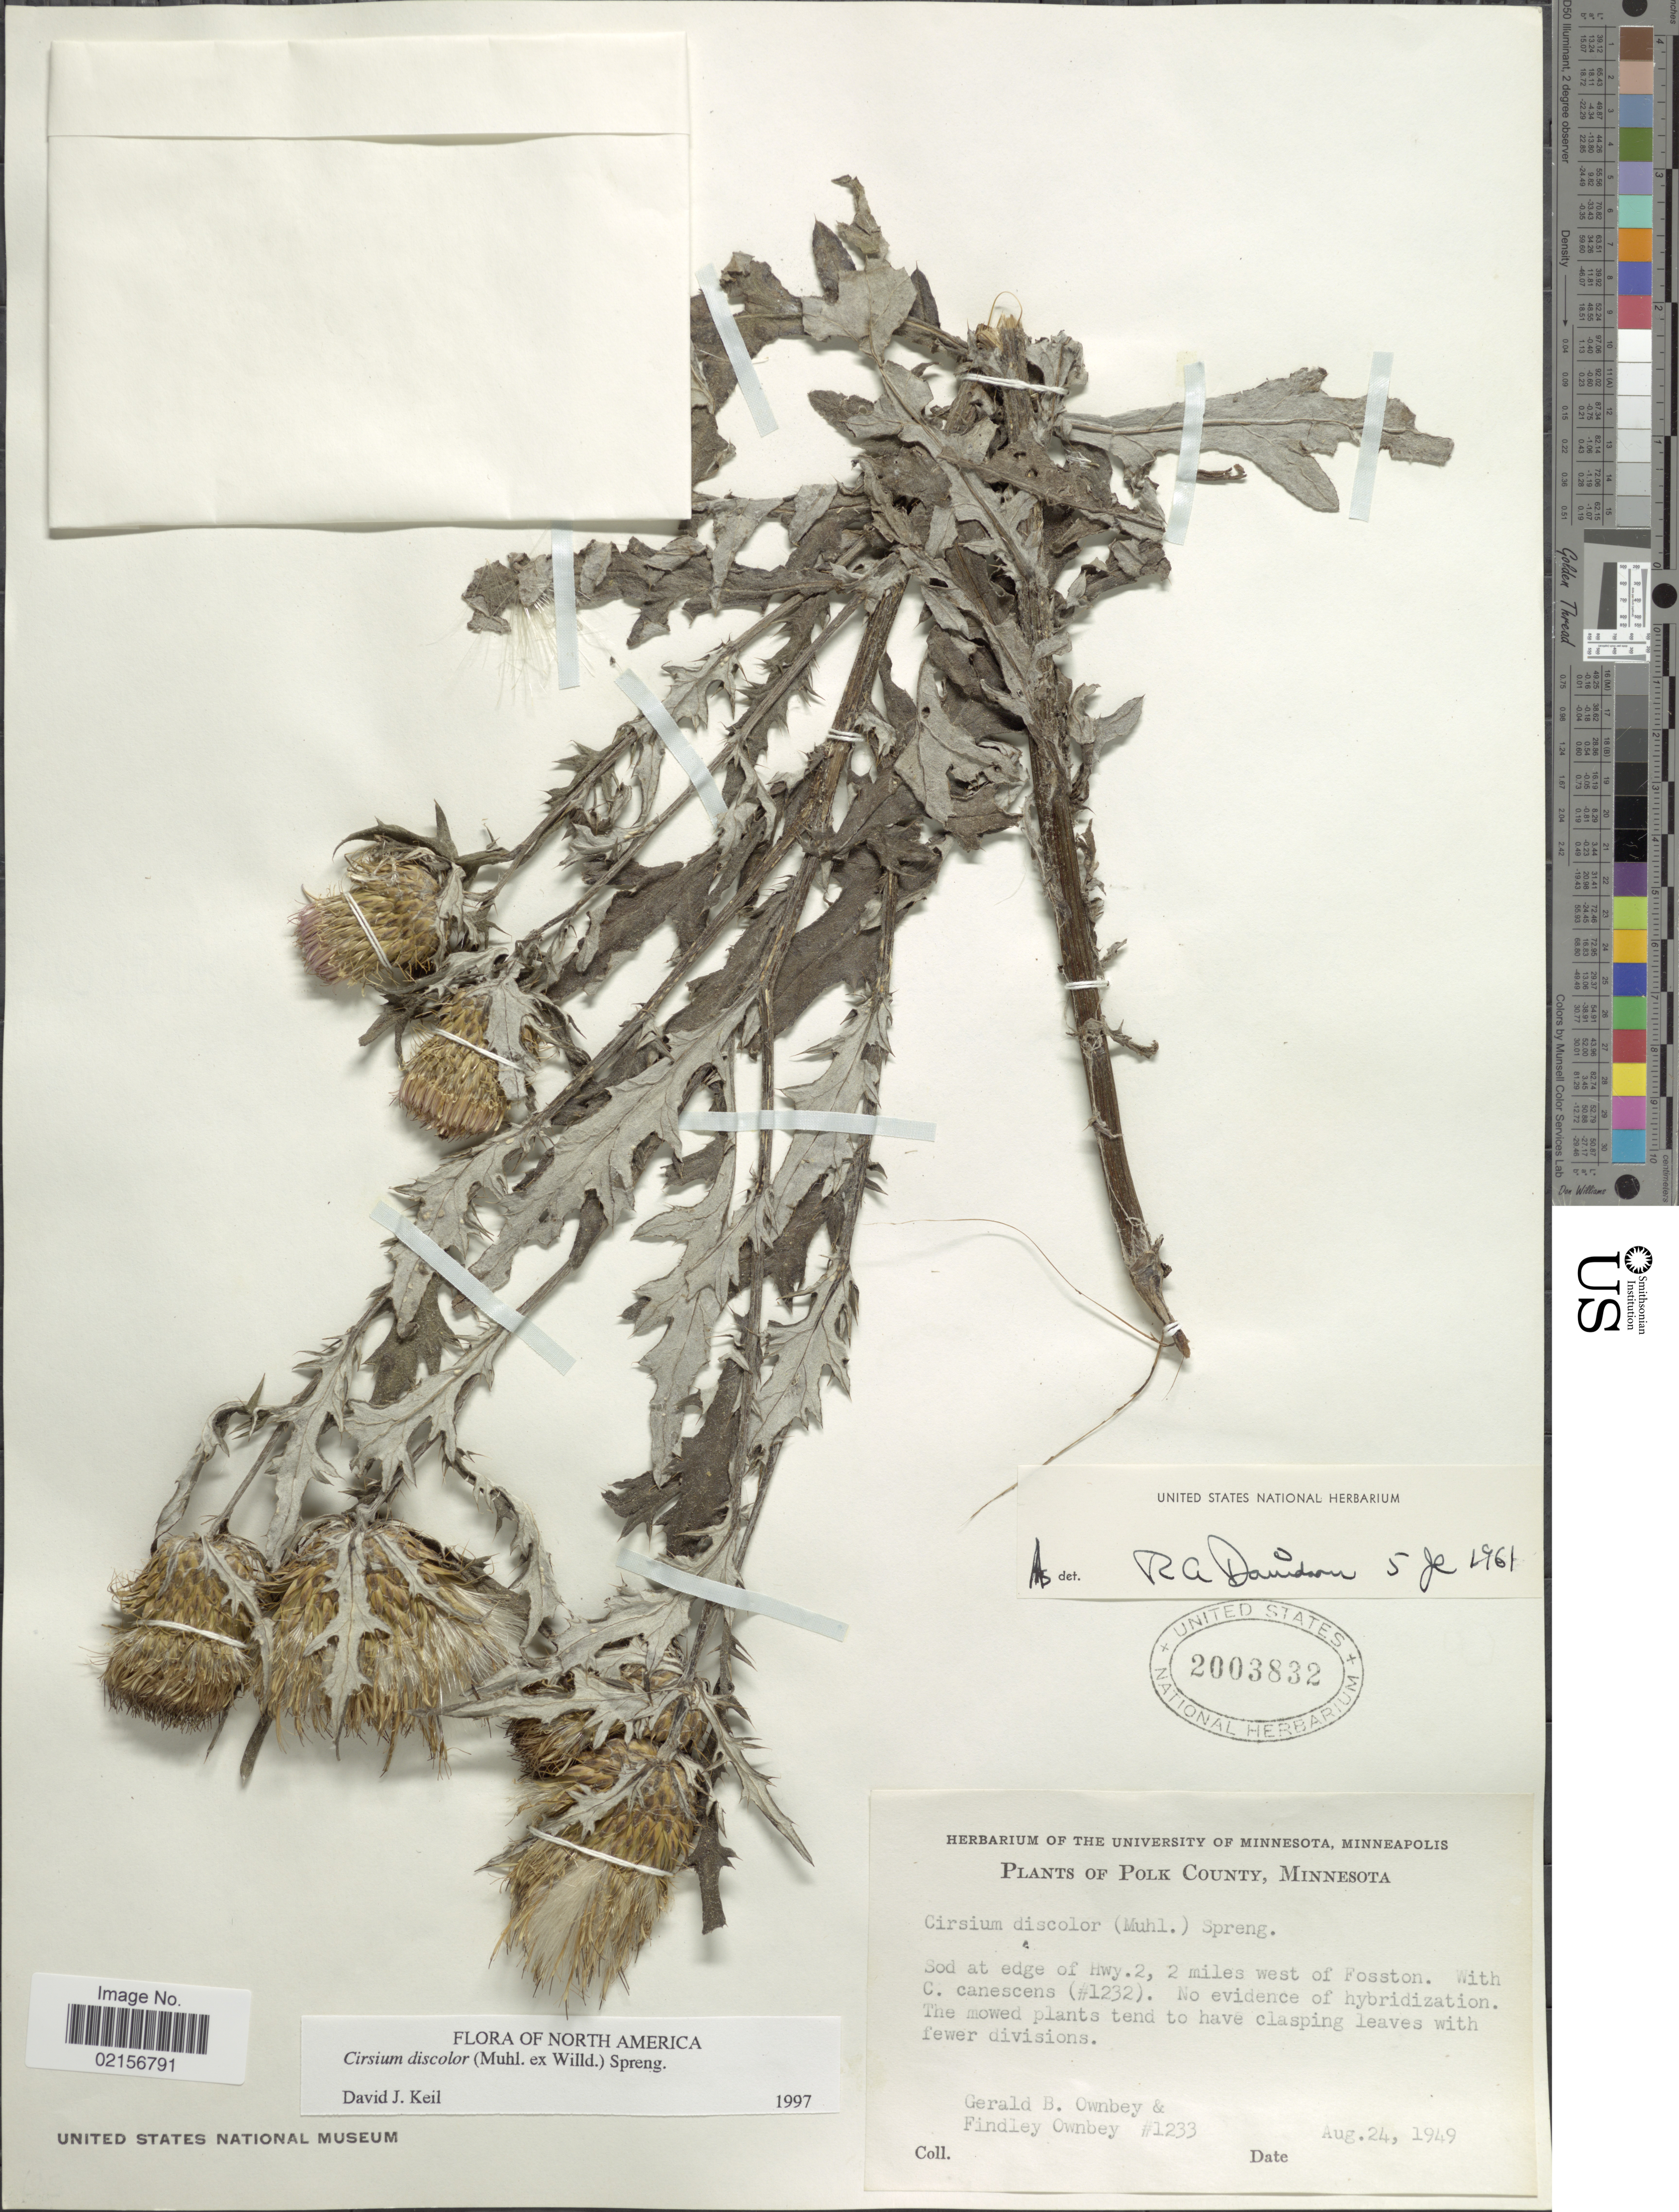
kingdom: Plantae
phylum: Tracheophyta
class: Magnoliopsida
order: Asterales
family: Asteraceae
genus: Cirsium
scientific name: Cirsium discolor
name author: (Muhl. ex Willd.) Spreng.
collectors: G. B. Ownbey & F. Ownbey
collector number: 1233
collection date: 1949-08-24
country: United States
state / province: Minnesota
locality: Polk County, Sod at edge of Hwy.2, 2 miles west of Fosston, with C. canescens (#1232)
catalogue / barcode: US 2003832